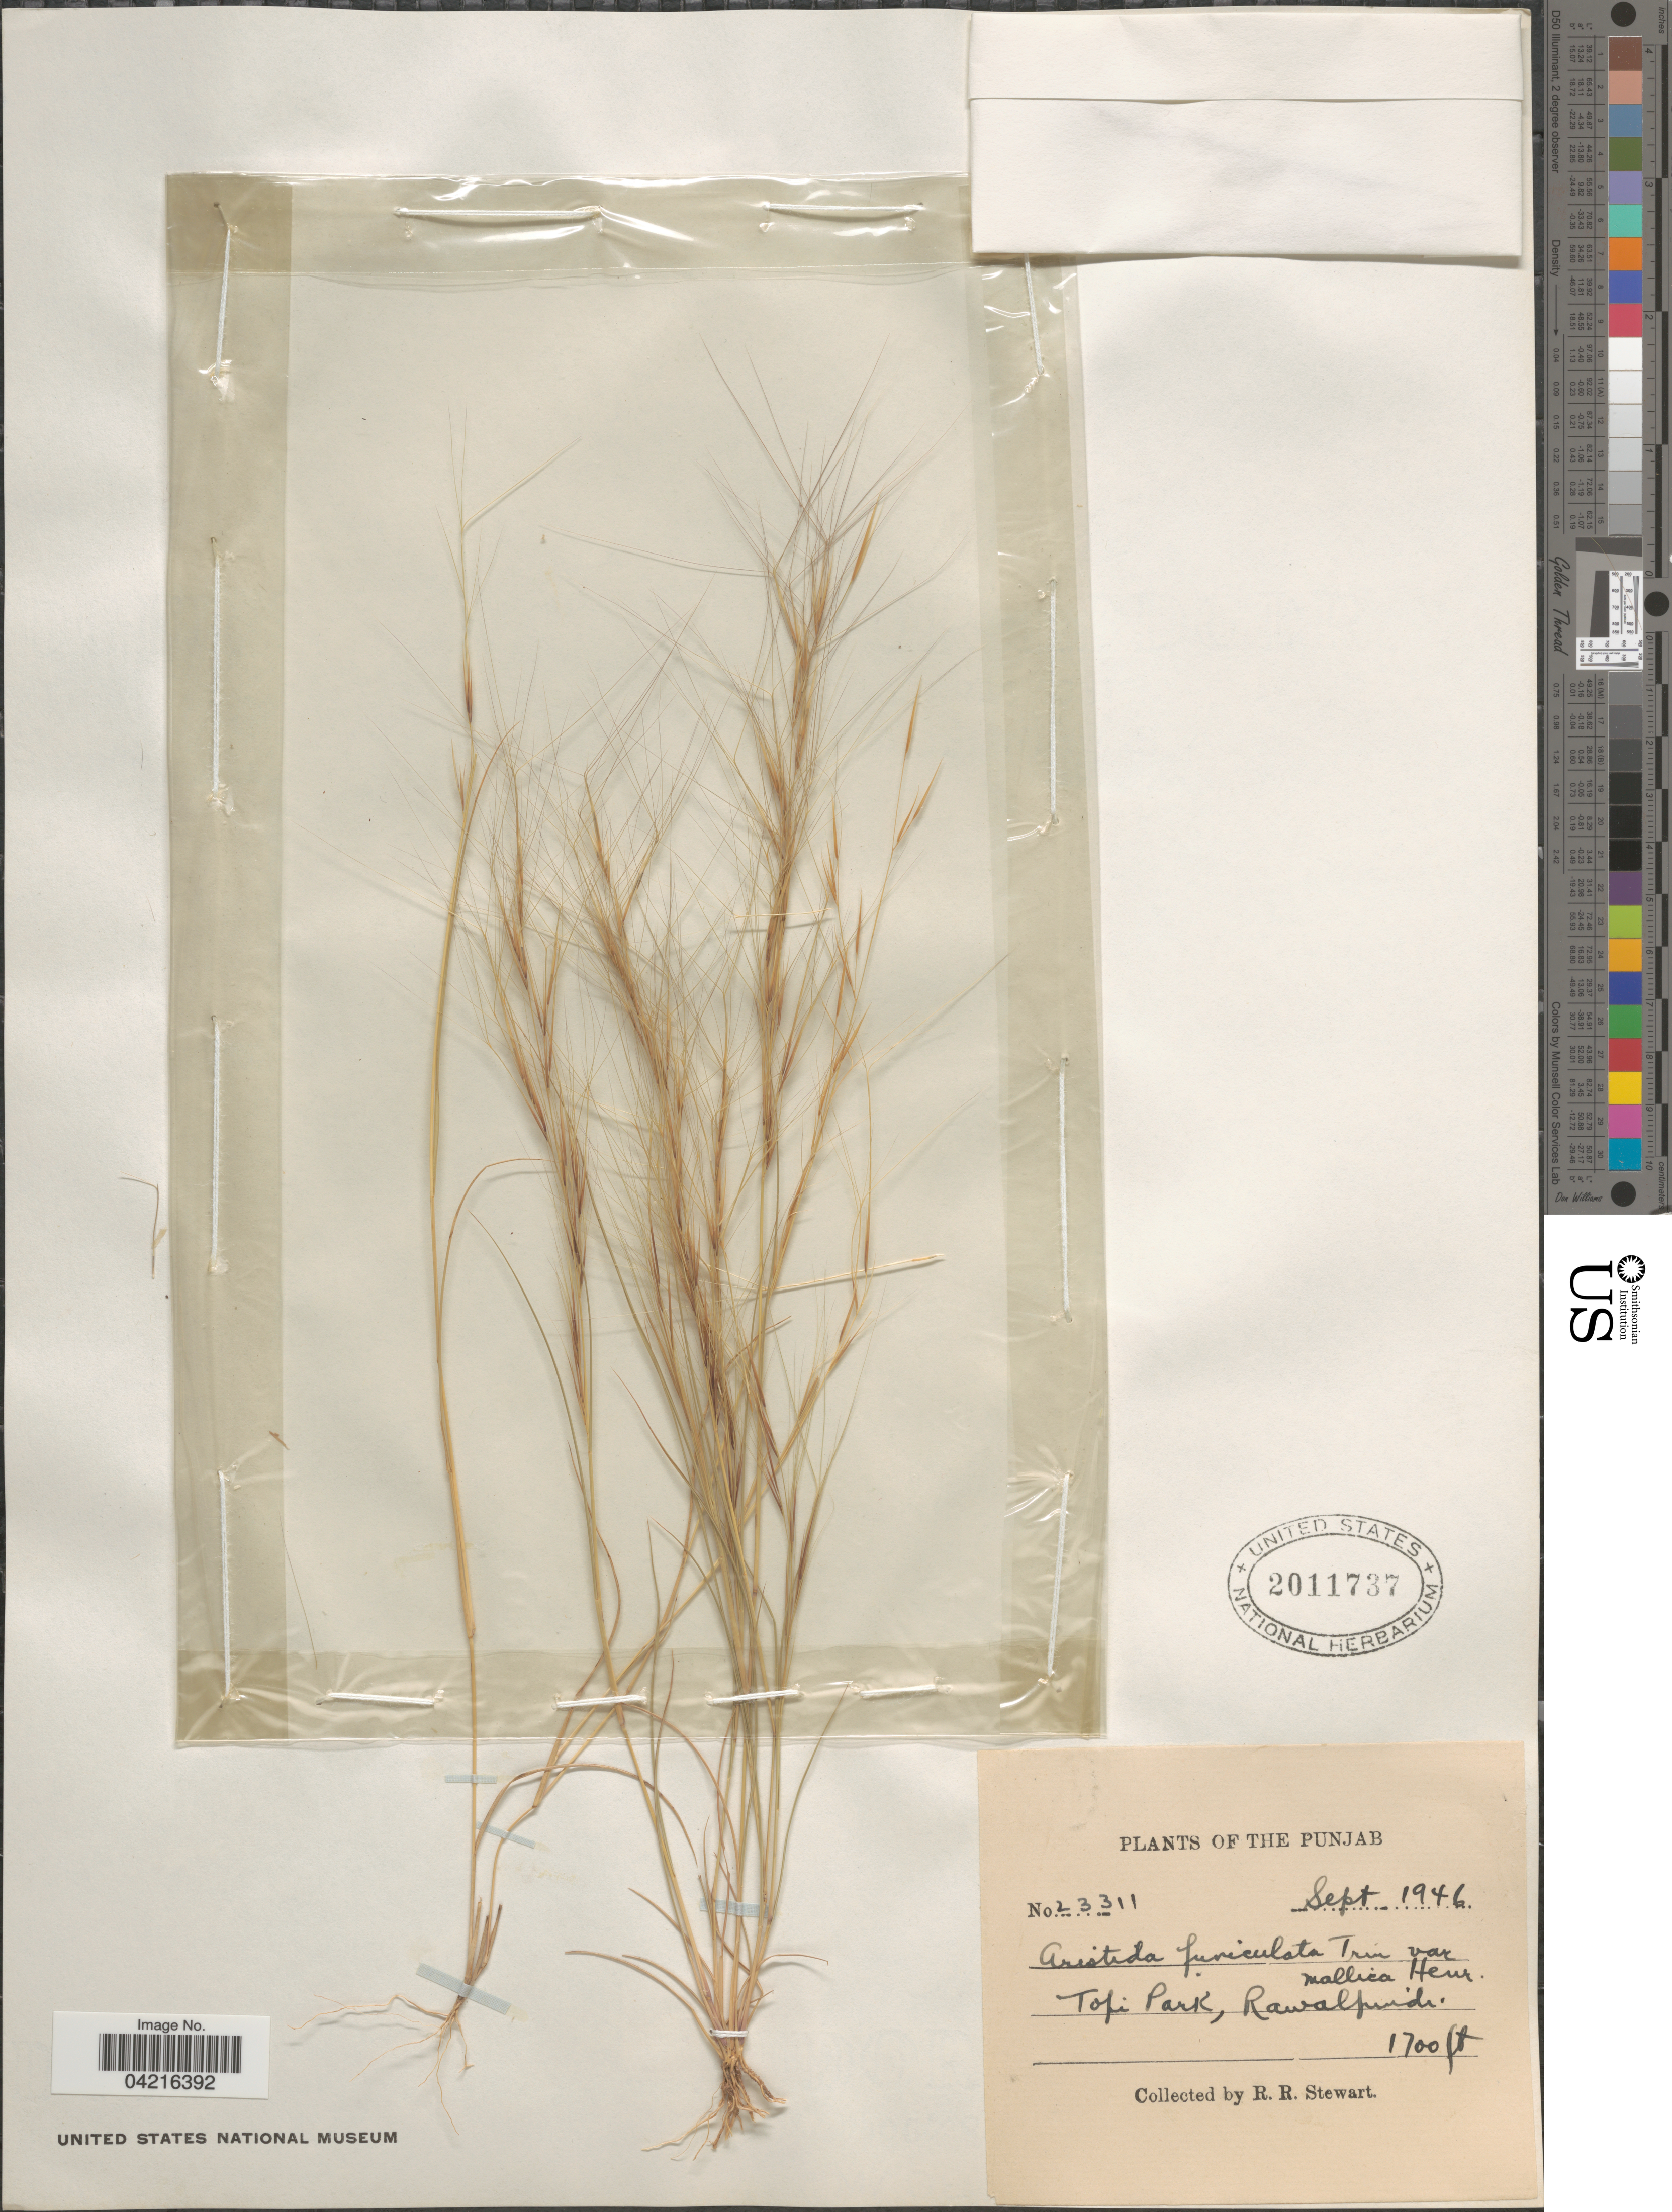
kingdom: Plantae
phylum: Tracheophyta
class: Liliopsida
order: Poales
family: Poaceae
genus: Aristida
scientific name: Aristida funiculata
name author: Trin. & Rupr.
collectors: R. Stewart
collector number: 23311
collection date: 1946-09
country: Pakistan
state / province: Punjab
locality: Topi Park, Rawalpindi.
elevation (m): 518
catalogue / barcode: US 2011737